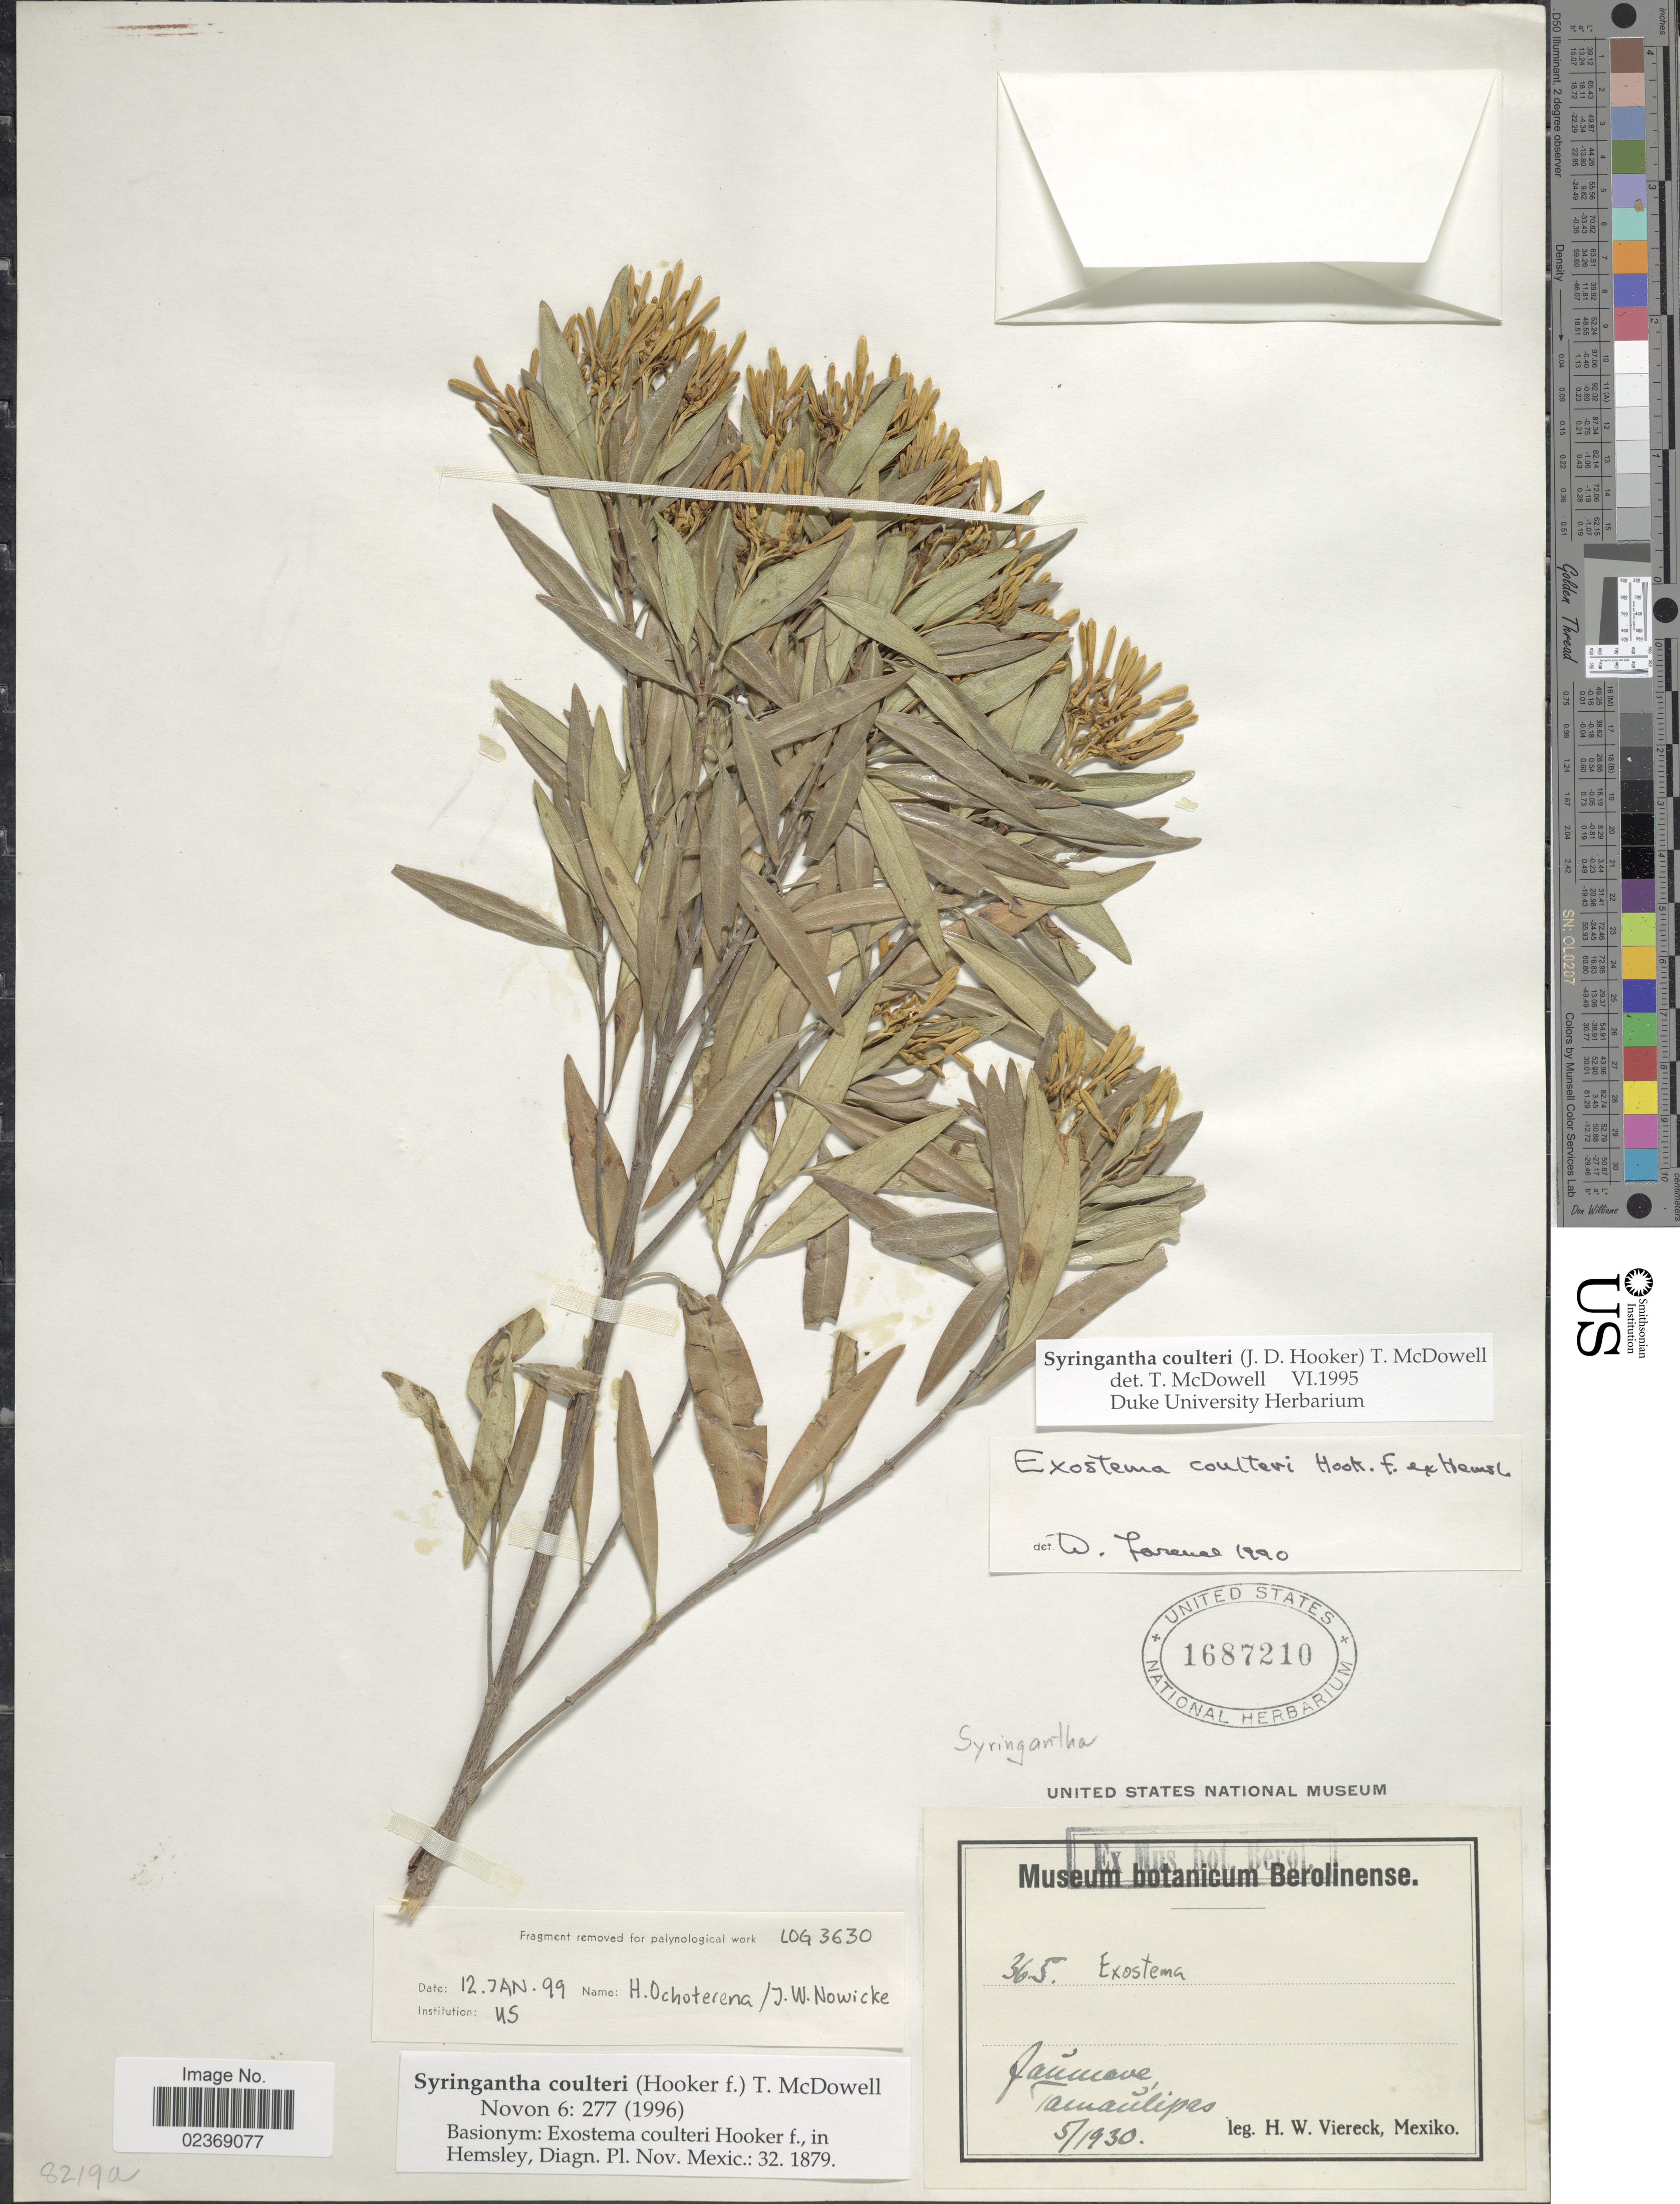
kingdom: Plantae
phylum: Tracheophyta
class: Magnoliopsida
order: Gentianales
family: Rubiaceae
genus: Syringantha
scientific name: Syringantha coulteri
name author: (Hook. f.) T. McDowell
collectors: H. W. Viereck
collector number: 365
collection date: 1930-05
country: Mexico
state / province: Tamaulipas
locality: Jaumave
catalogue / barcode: US 1687210